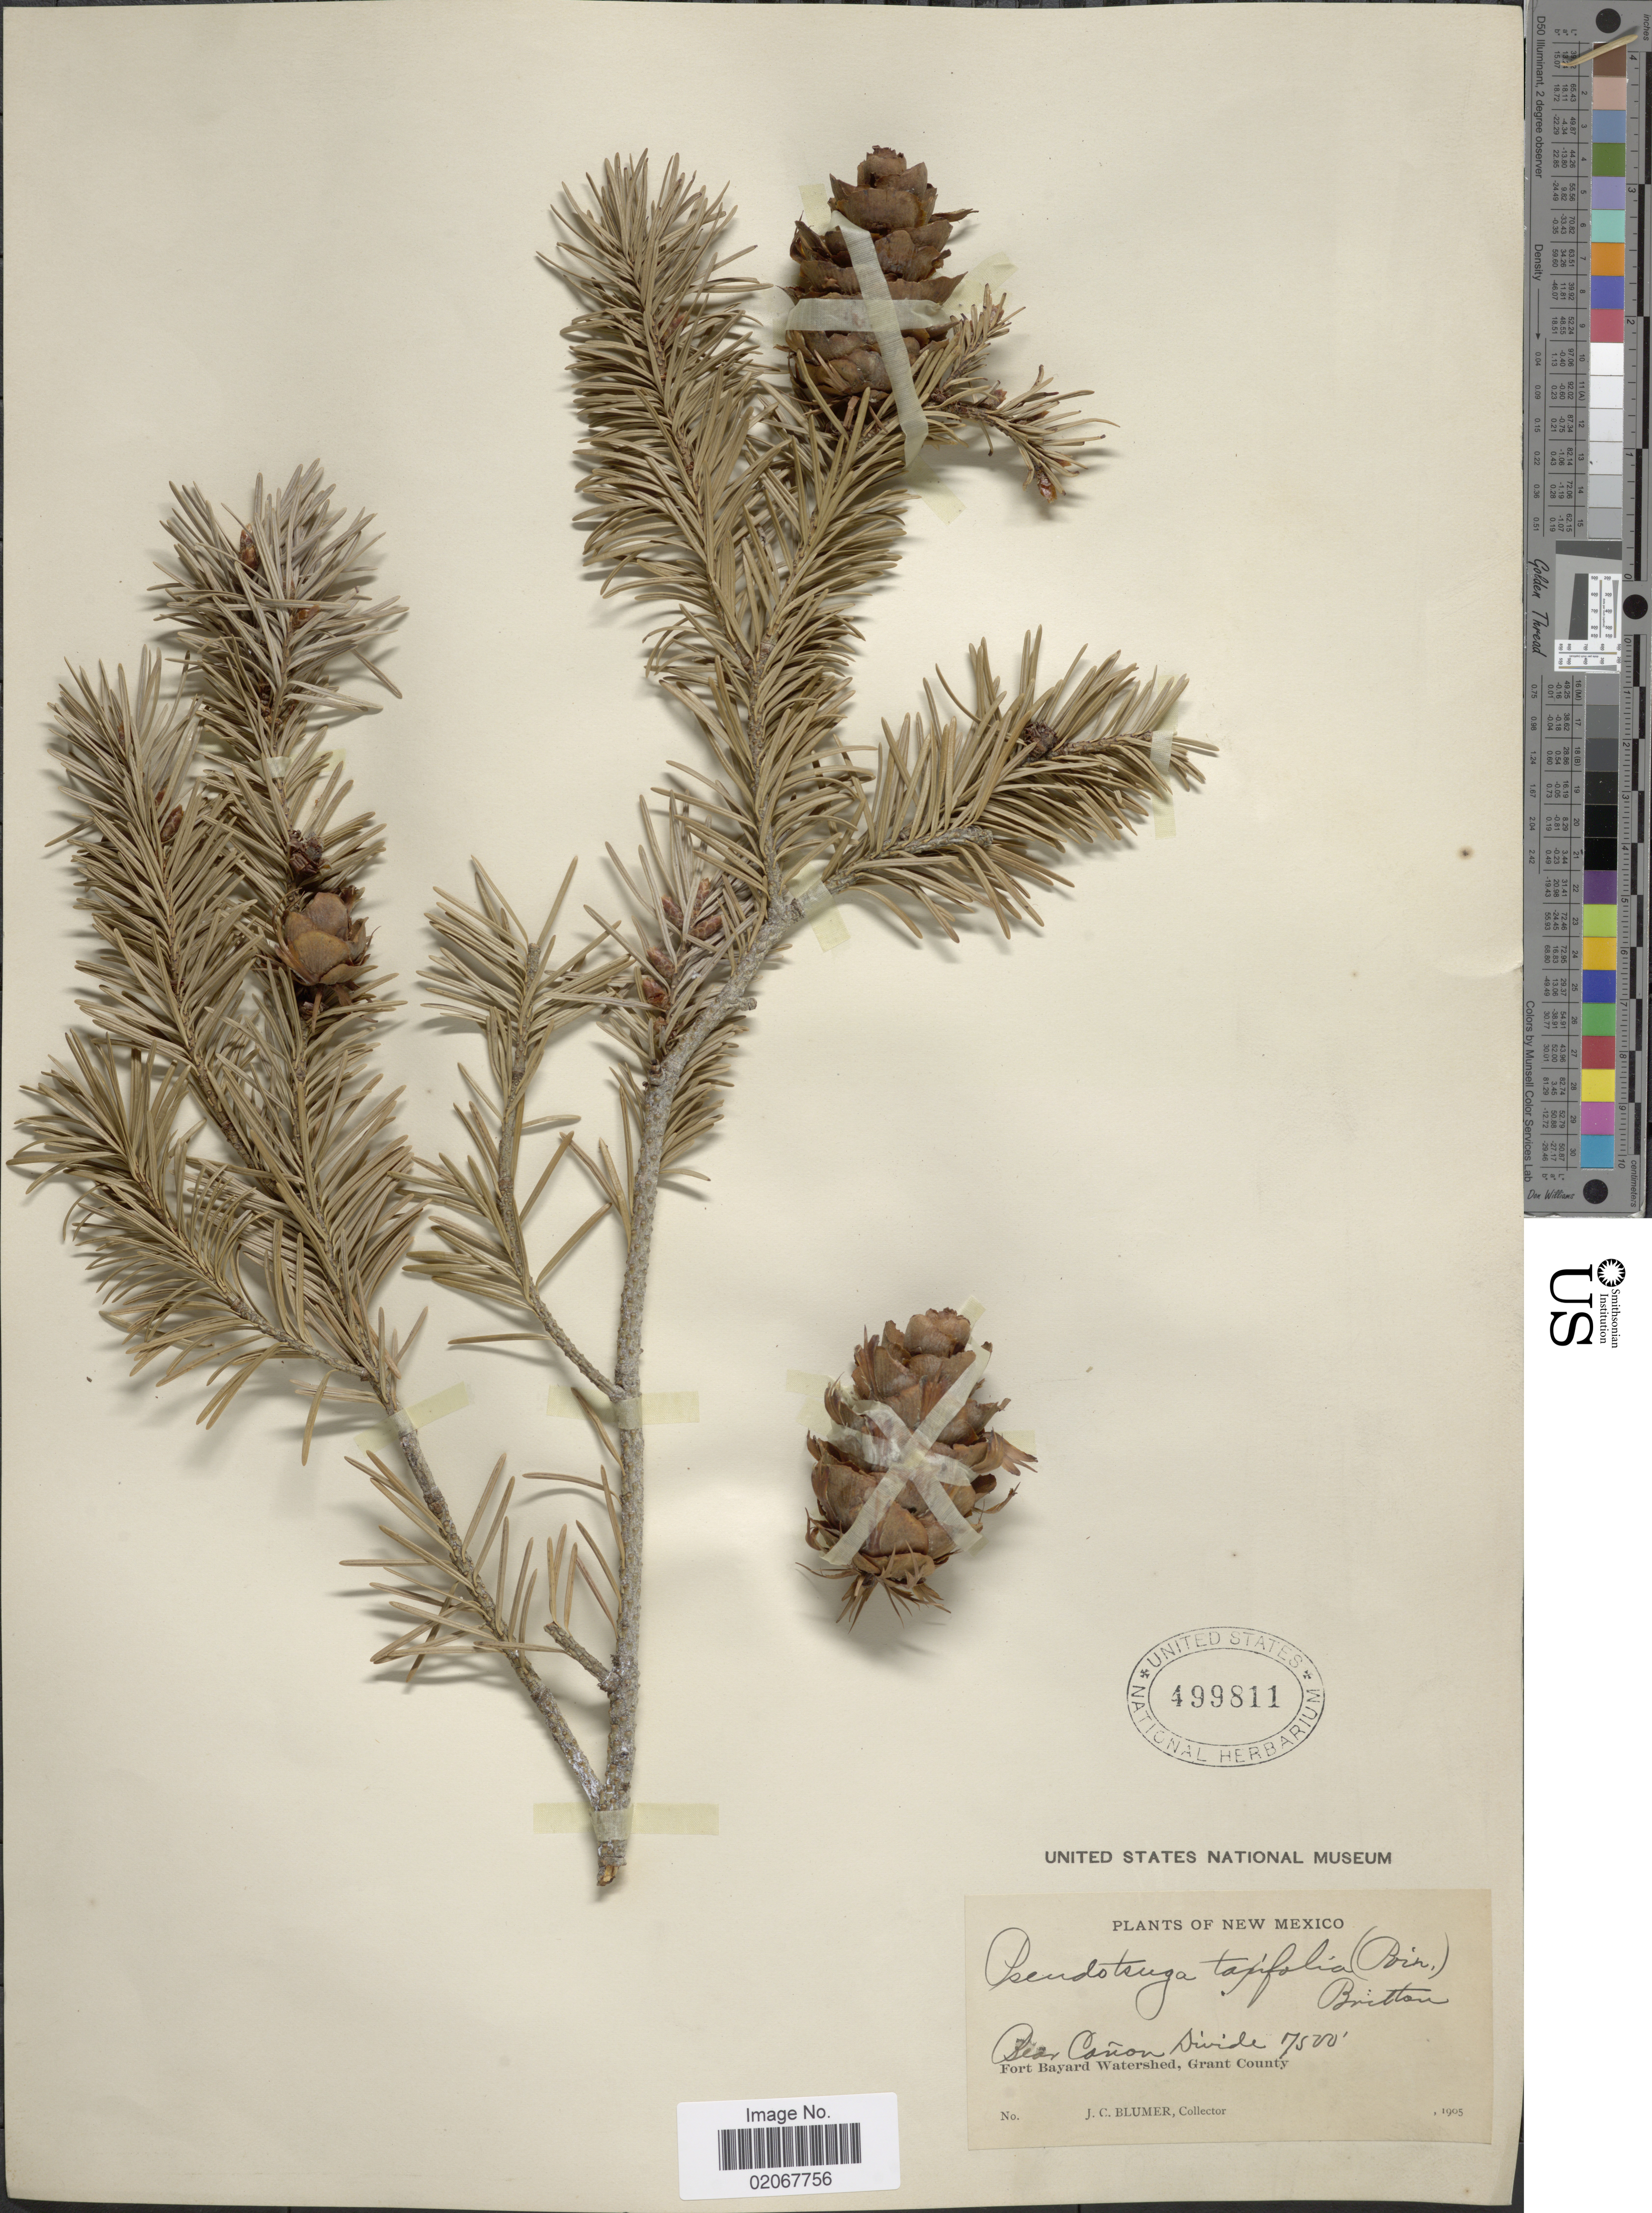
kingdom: Plantae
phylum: Tracheophyta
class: Pinopsida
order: Pinales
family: Pinaceae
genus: Pseudotsuga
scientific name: Pseudotsuga menziesii var. glauca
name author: (Beissn.) Franco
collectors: J. C. Blumer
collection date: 1905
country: United States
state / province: New Mexico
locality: Bear Canon Divide. Fort Bayard Watershed, Grant County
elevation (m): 2286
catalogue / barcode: US 499811